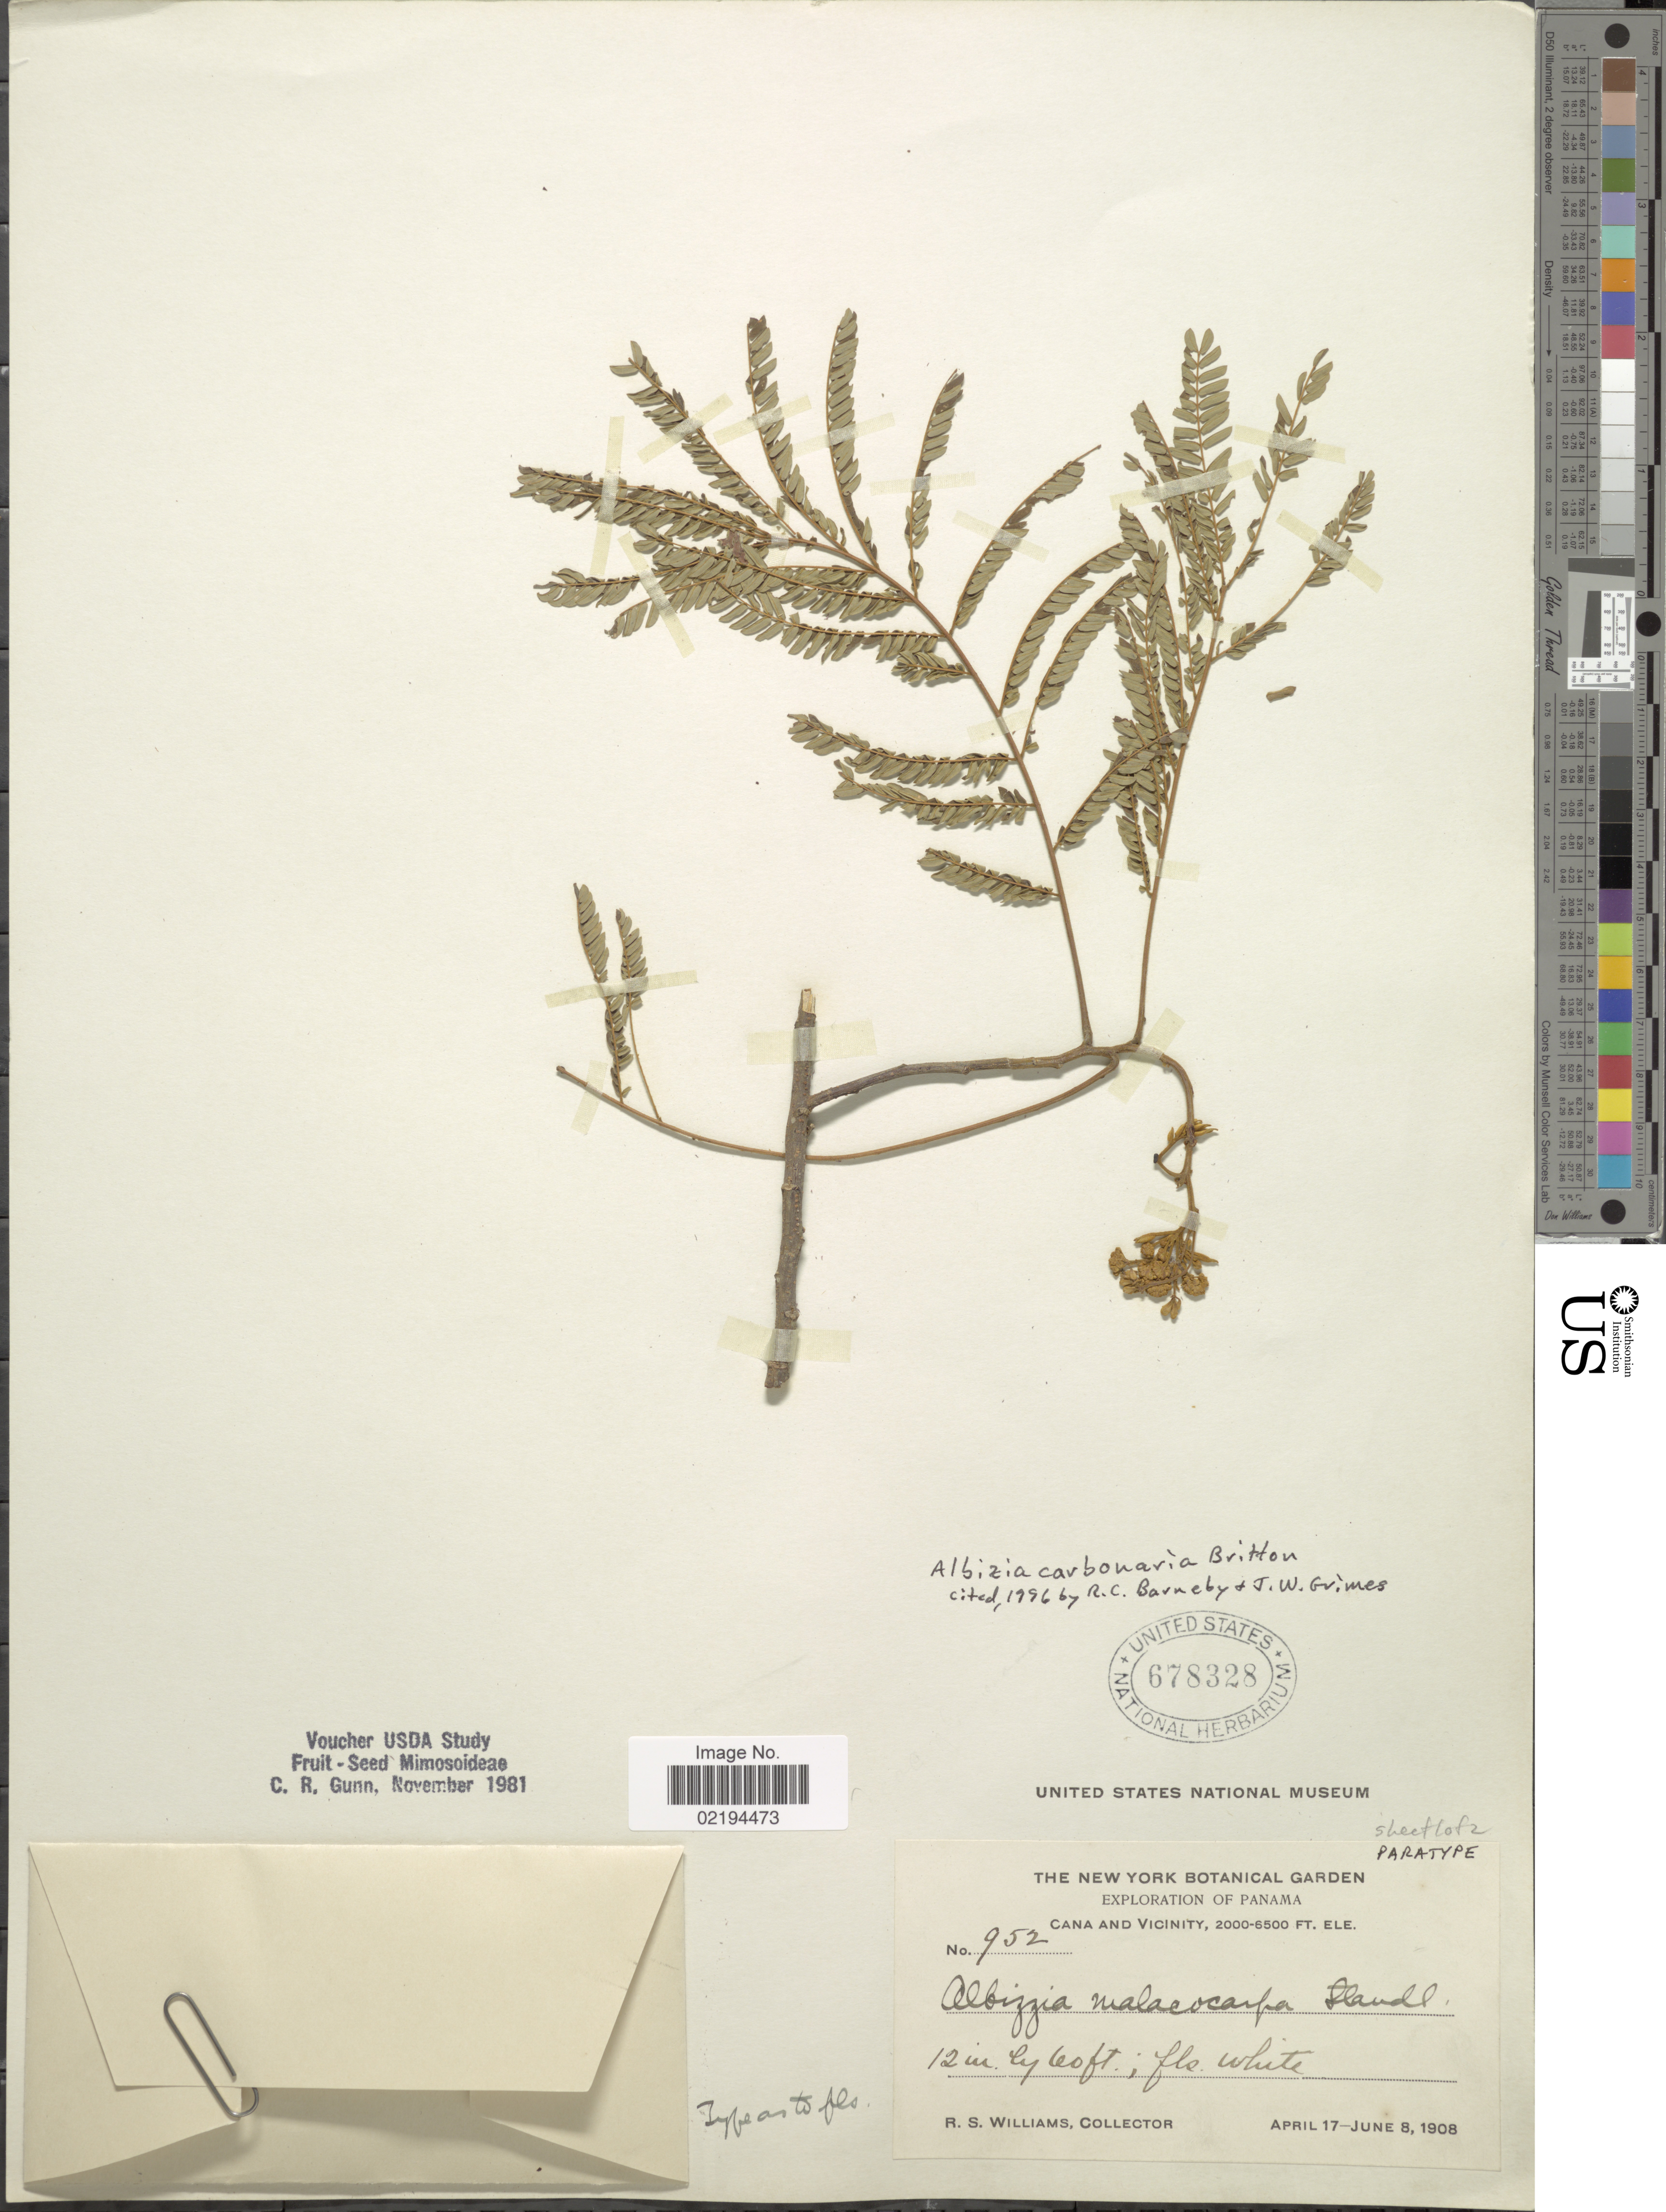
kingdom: Plantae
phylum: Tracheophyta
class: Magnoliopsida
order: Fabales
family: Fabaceae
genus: Pseudosamanea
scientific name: Pseudosamanea carbonaria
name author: (Britton) Koenen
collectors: R. S. Williams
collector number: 952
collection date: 1908-04-17/1908-06-08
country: Panama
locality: Cana and Vicinity.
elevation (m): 610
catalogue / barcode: US 678328